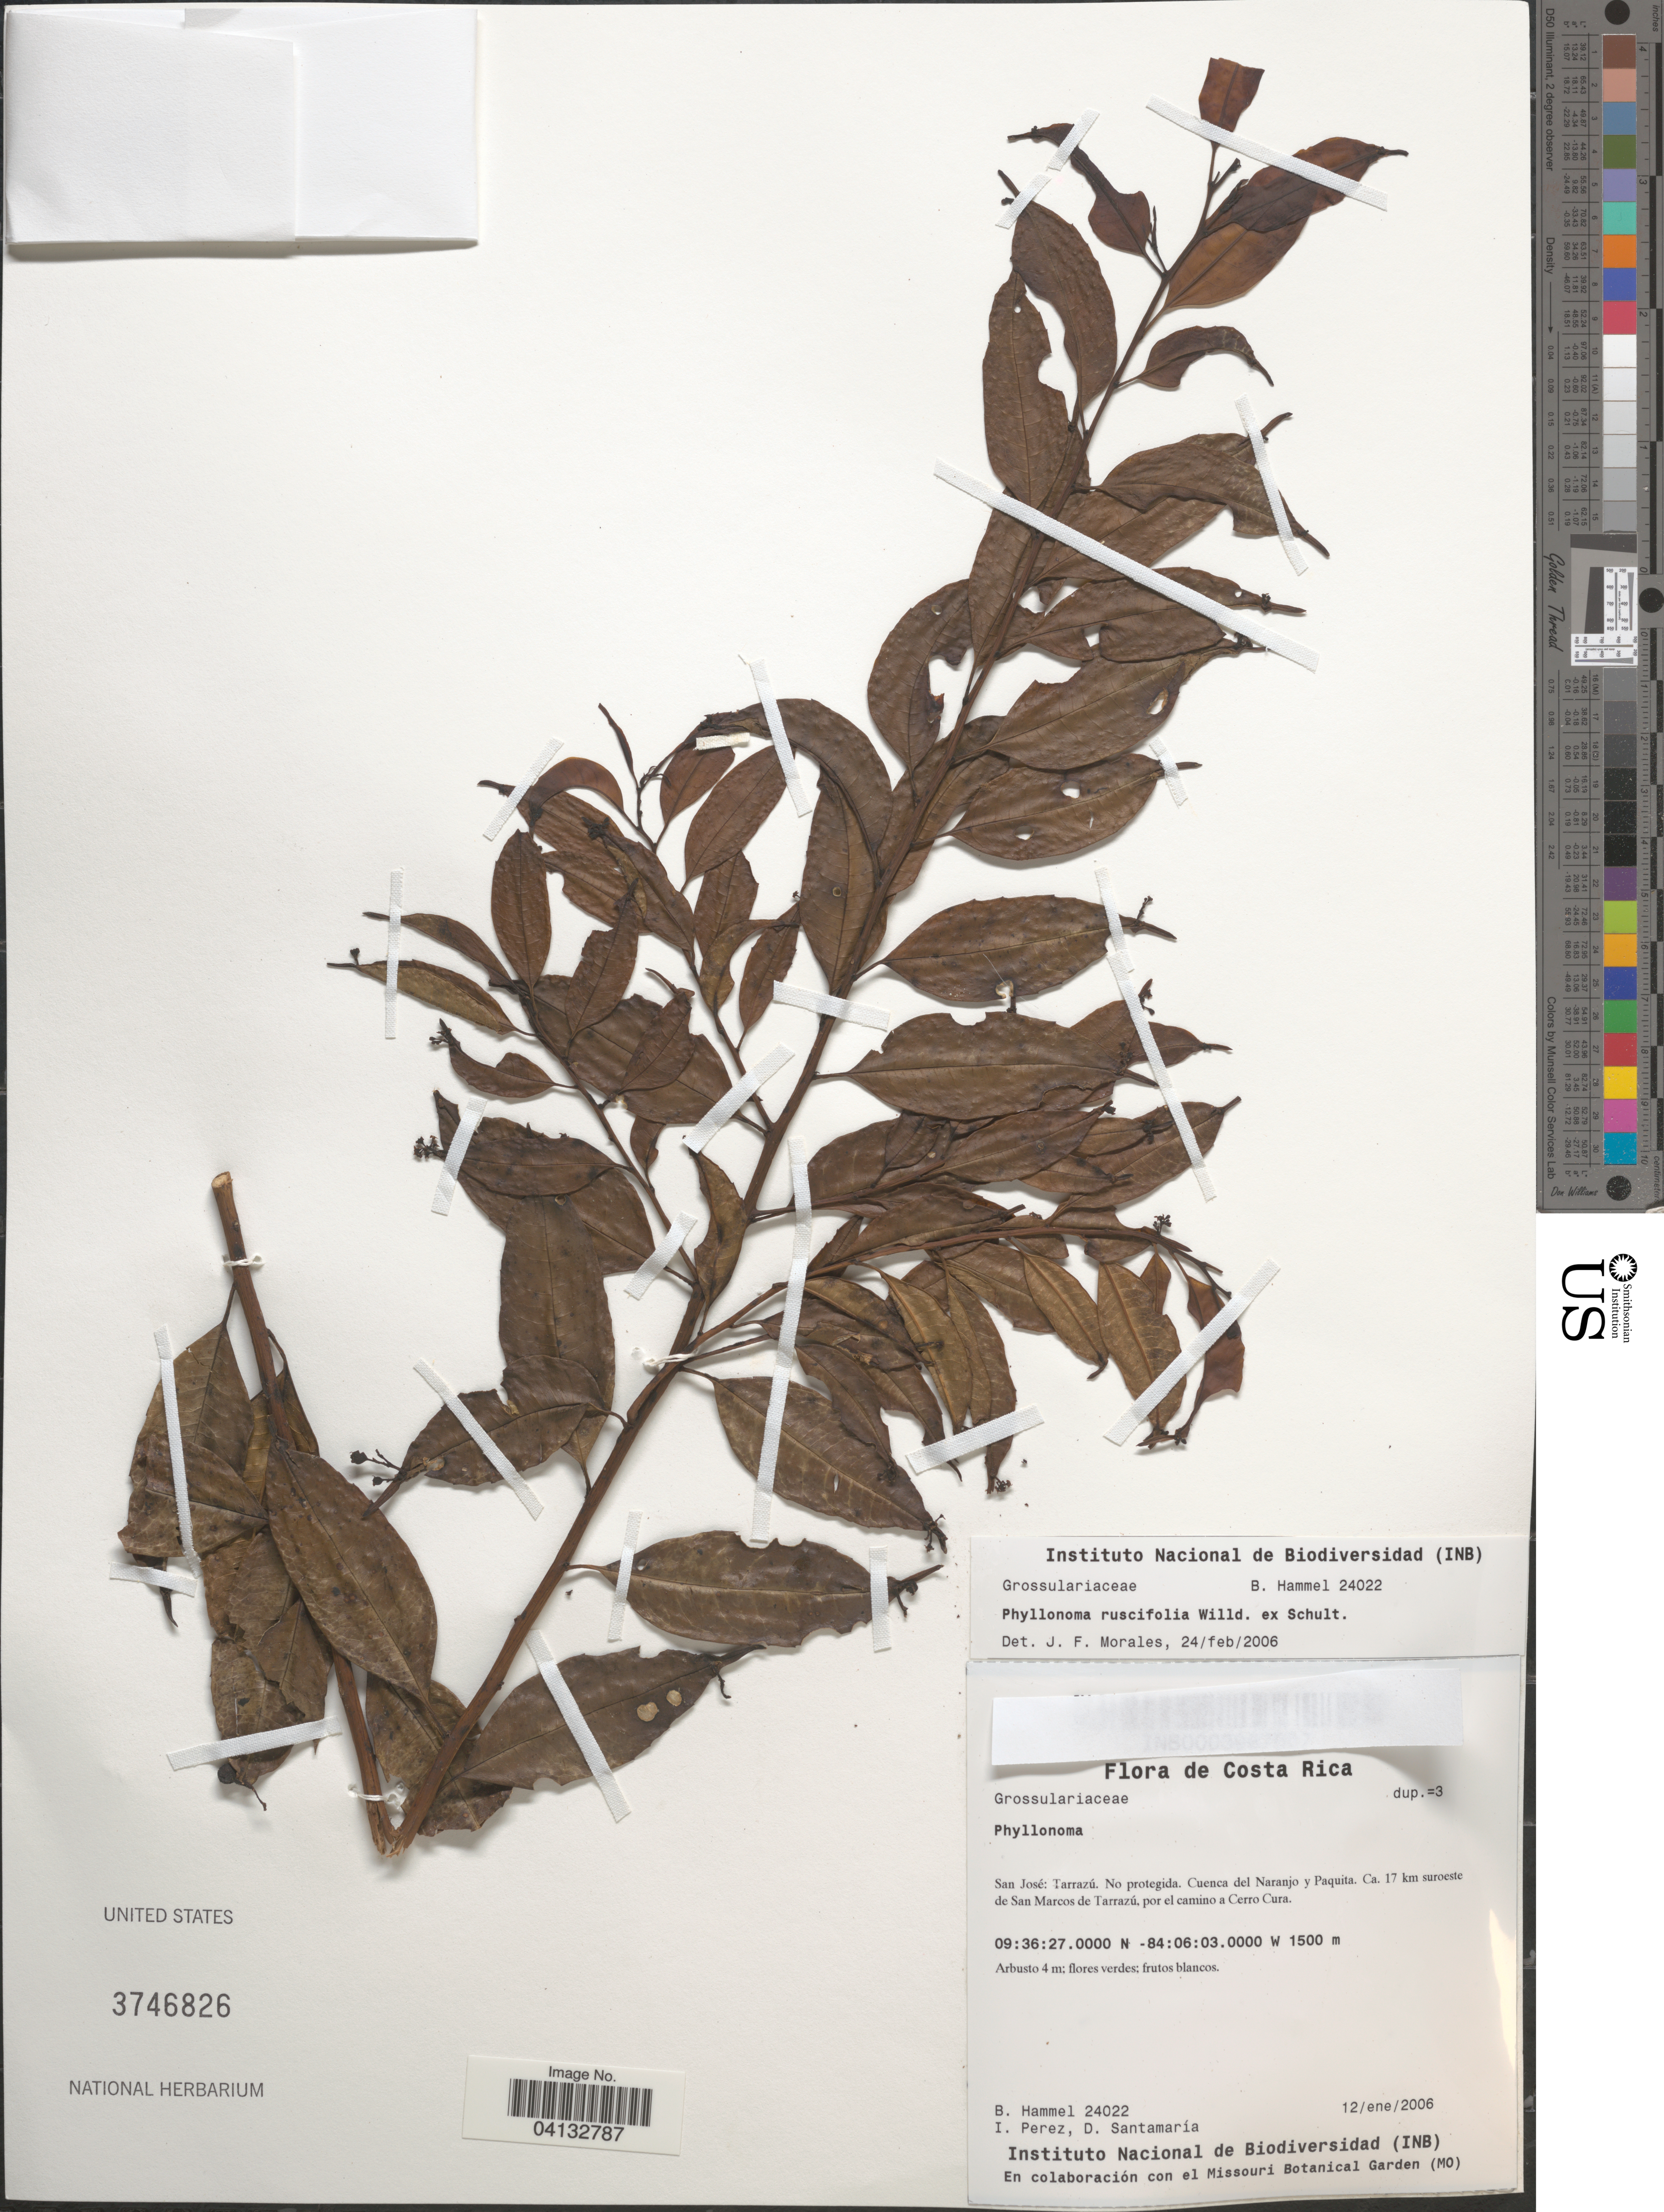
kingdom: Plantae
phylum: Tracheophyta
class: Magnoliopsida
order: Aquifoliales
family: Phyllonomaceae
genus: Phyllonoma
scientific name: Phyllonoma ruscifolia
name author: Willd. ex Schult.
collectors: B. Hammel, I. Pérez & D. Santamaria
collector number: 24022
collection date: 2006-01-12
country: Costa Rica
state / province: San José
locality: Tarrazú. No protegida. Cuenca del Naranjo y Paquita. Ca. 17 km suroeste de San Marcos de Tarrazú, por el camino a Cerro Cura.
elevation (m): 1500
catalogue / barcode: US 3746826